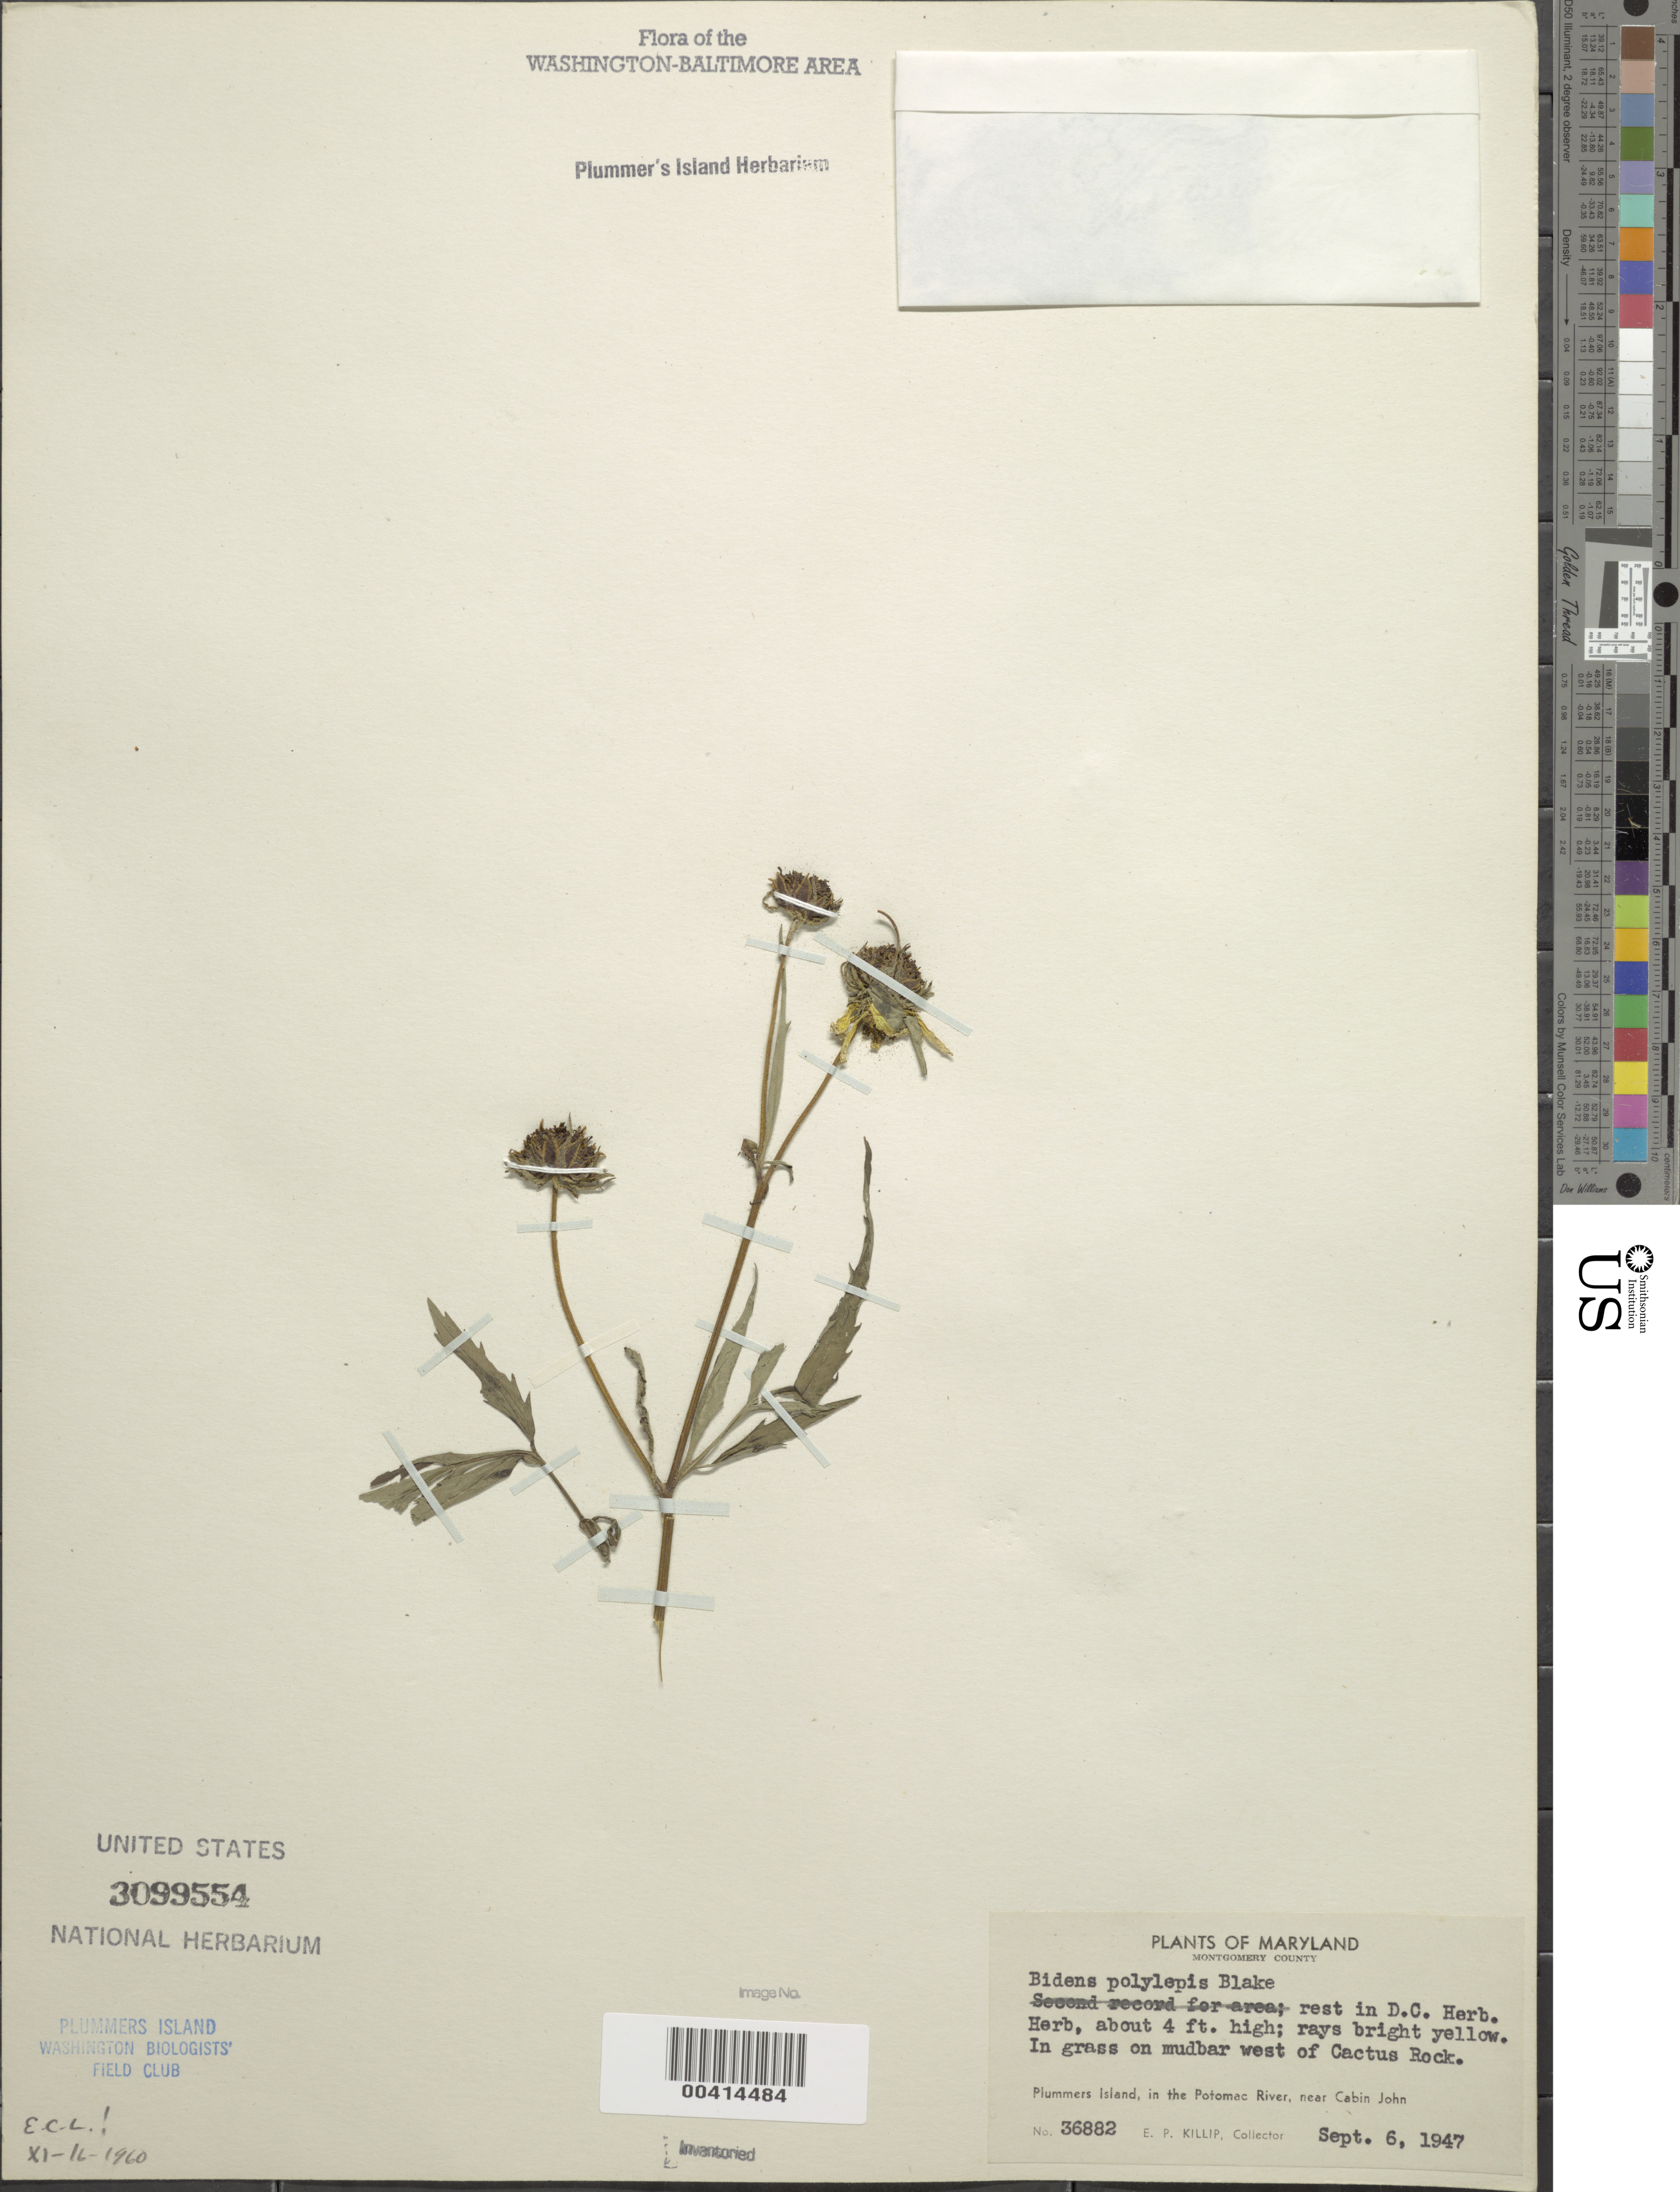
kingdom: Plantae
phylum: Tracheophyta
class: Magnoliopsida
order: Asterales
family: Asteraceae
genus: Bidens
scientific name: Bidens polylepis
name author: S.F. Blake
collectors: E. P. Killip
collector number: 36882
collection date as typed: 09 Sep 1947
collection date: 1947-09-09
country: United States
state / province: Maryland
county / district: Montgomery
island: Plummers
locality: Plummer's Island, W of Cactus Rock C. & O. Canal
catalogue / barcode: US 3099554